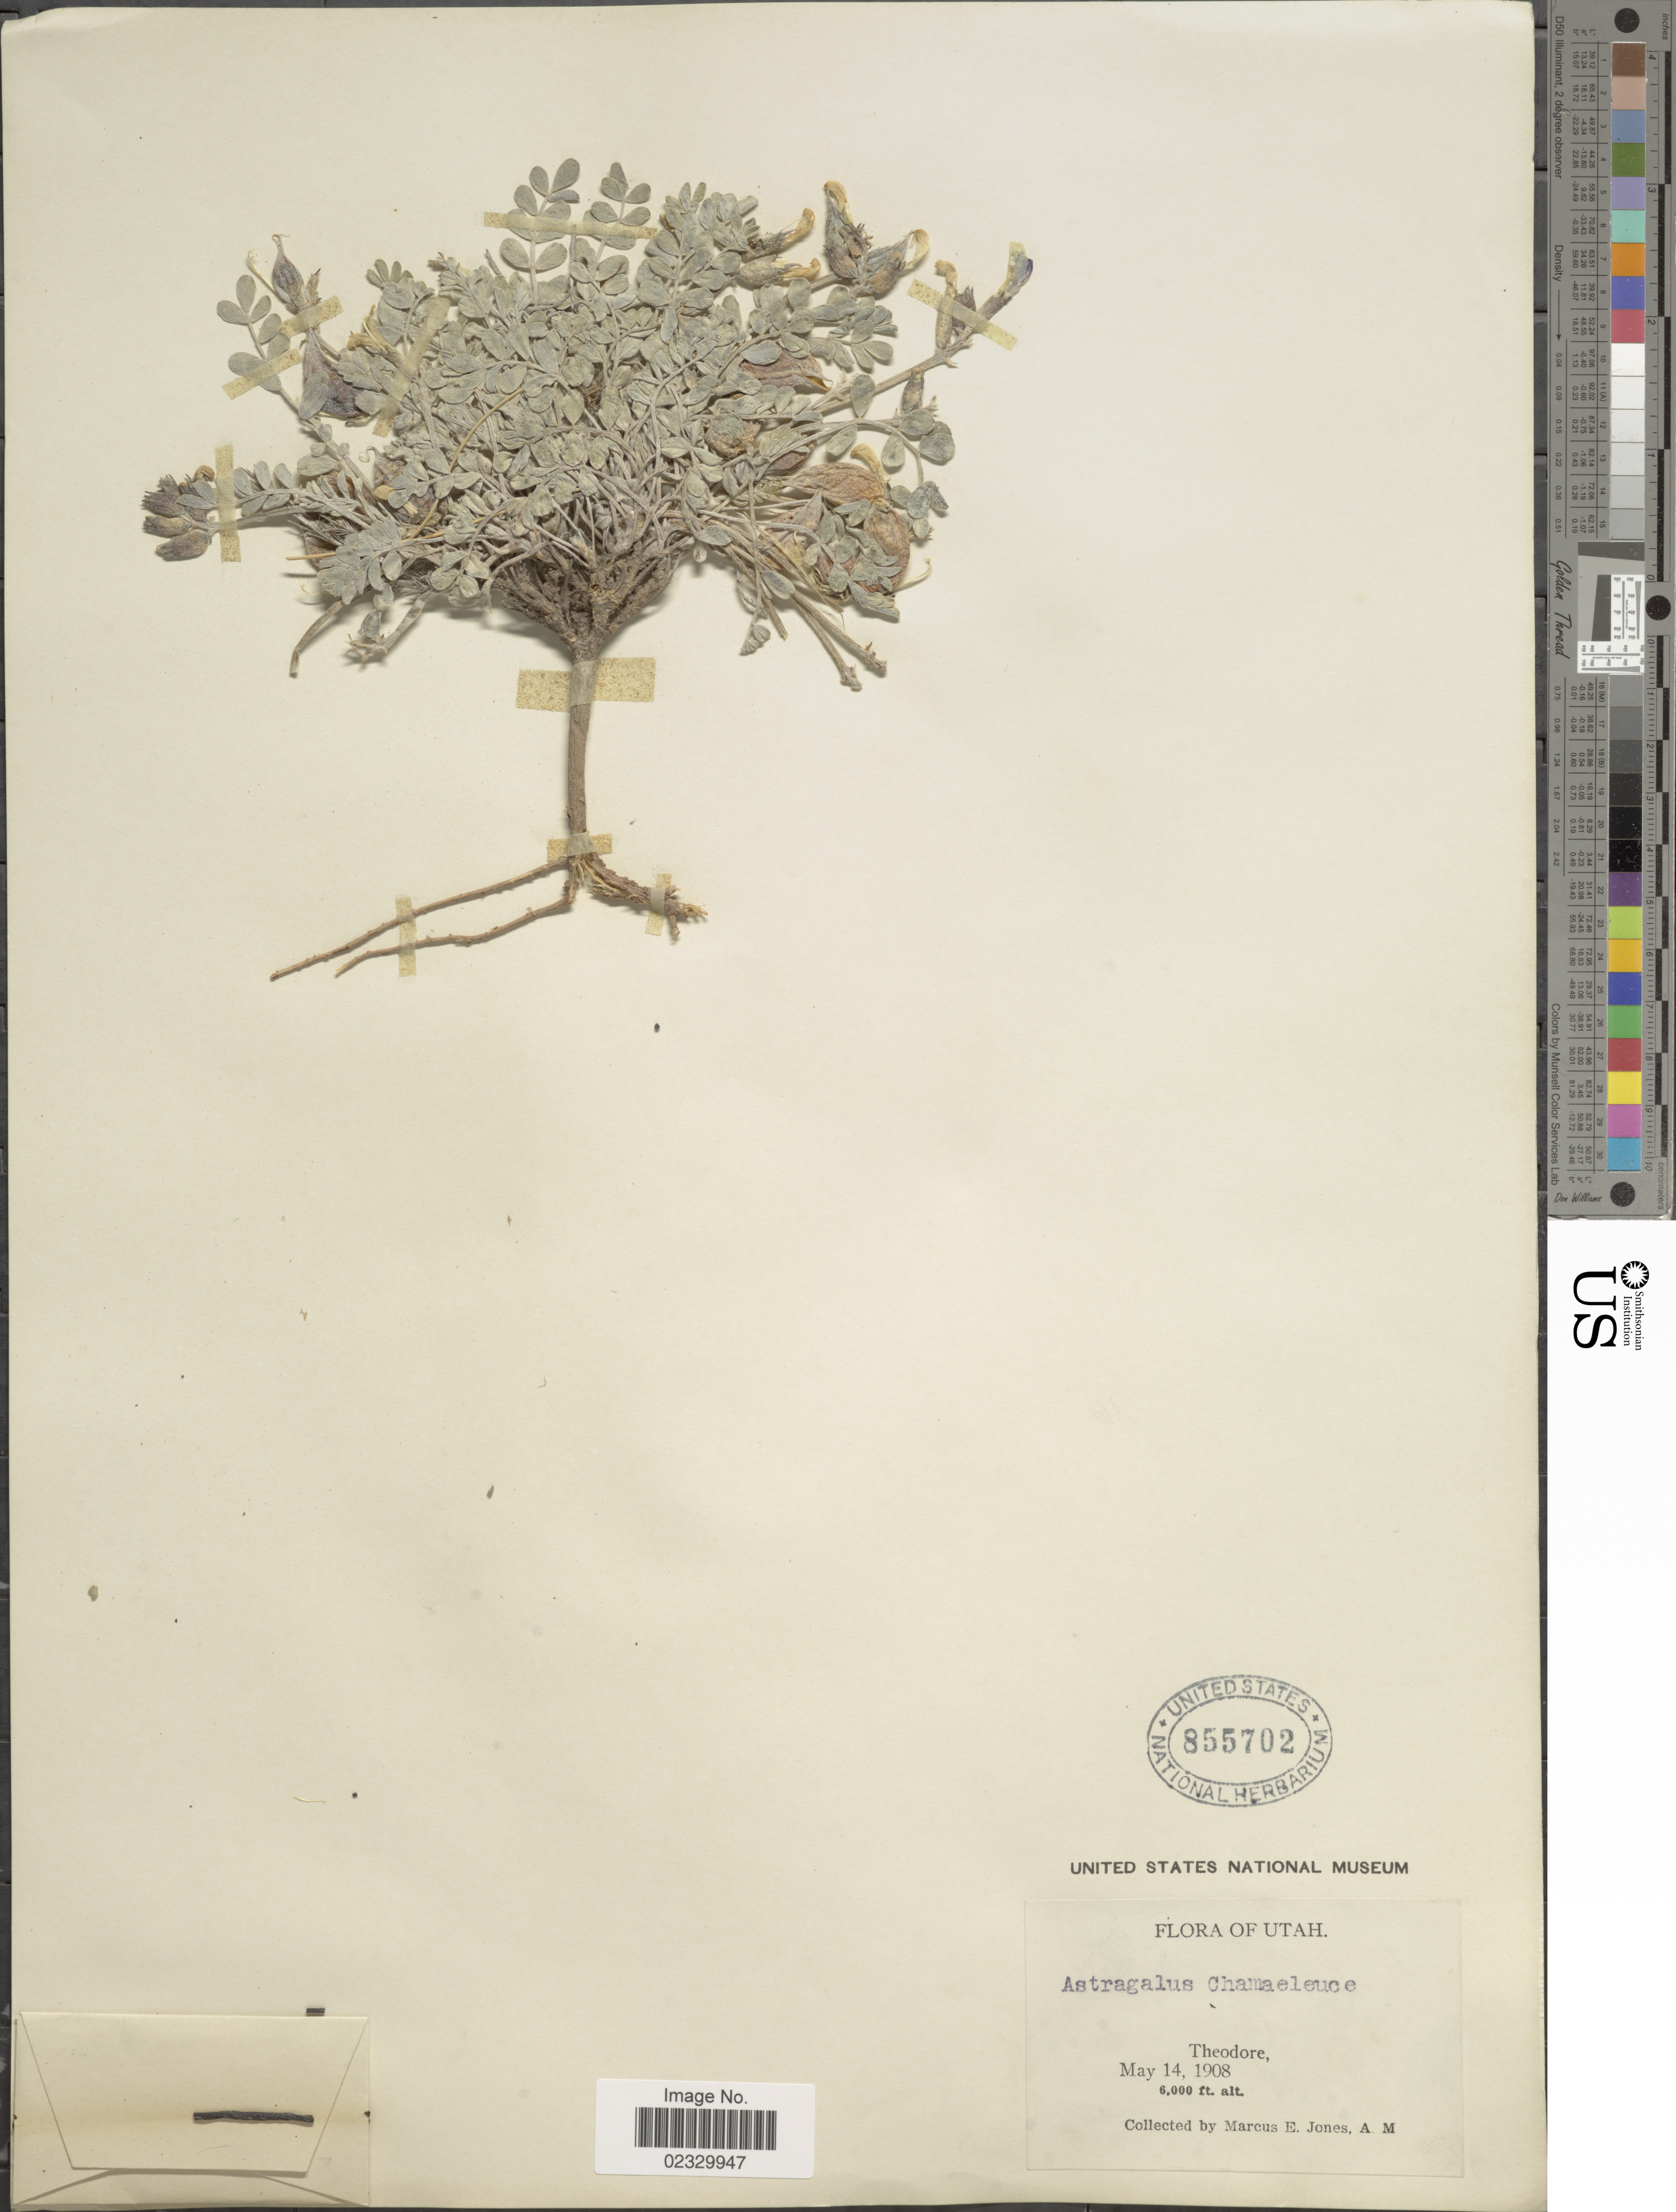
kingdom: Plantae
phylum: Tracheophyta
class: Magnoliopsida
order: Fabales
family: Fabaceae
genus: Astragalus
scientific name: Astragalus cicadae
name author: M.E. Jones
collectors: M. E. Jones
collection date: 1908-05-14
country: United States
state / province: Utah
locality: Theodore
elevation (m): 1829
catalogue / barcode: US 855702